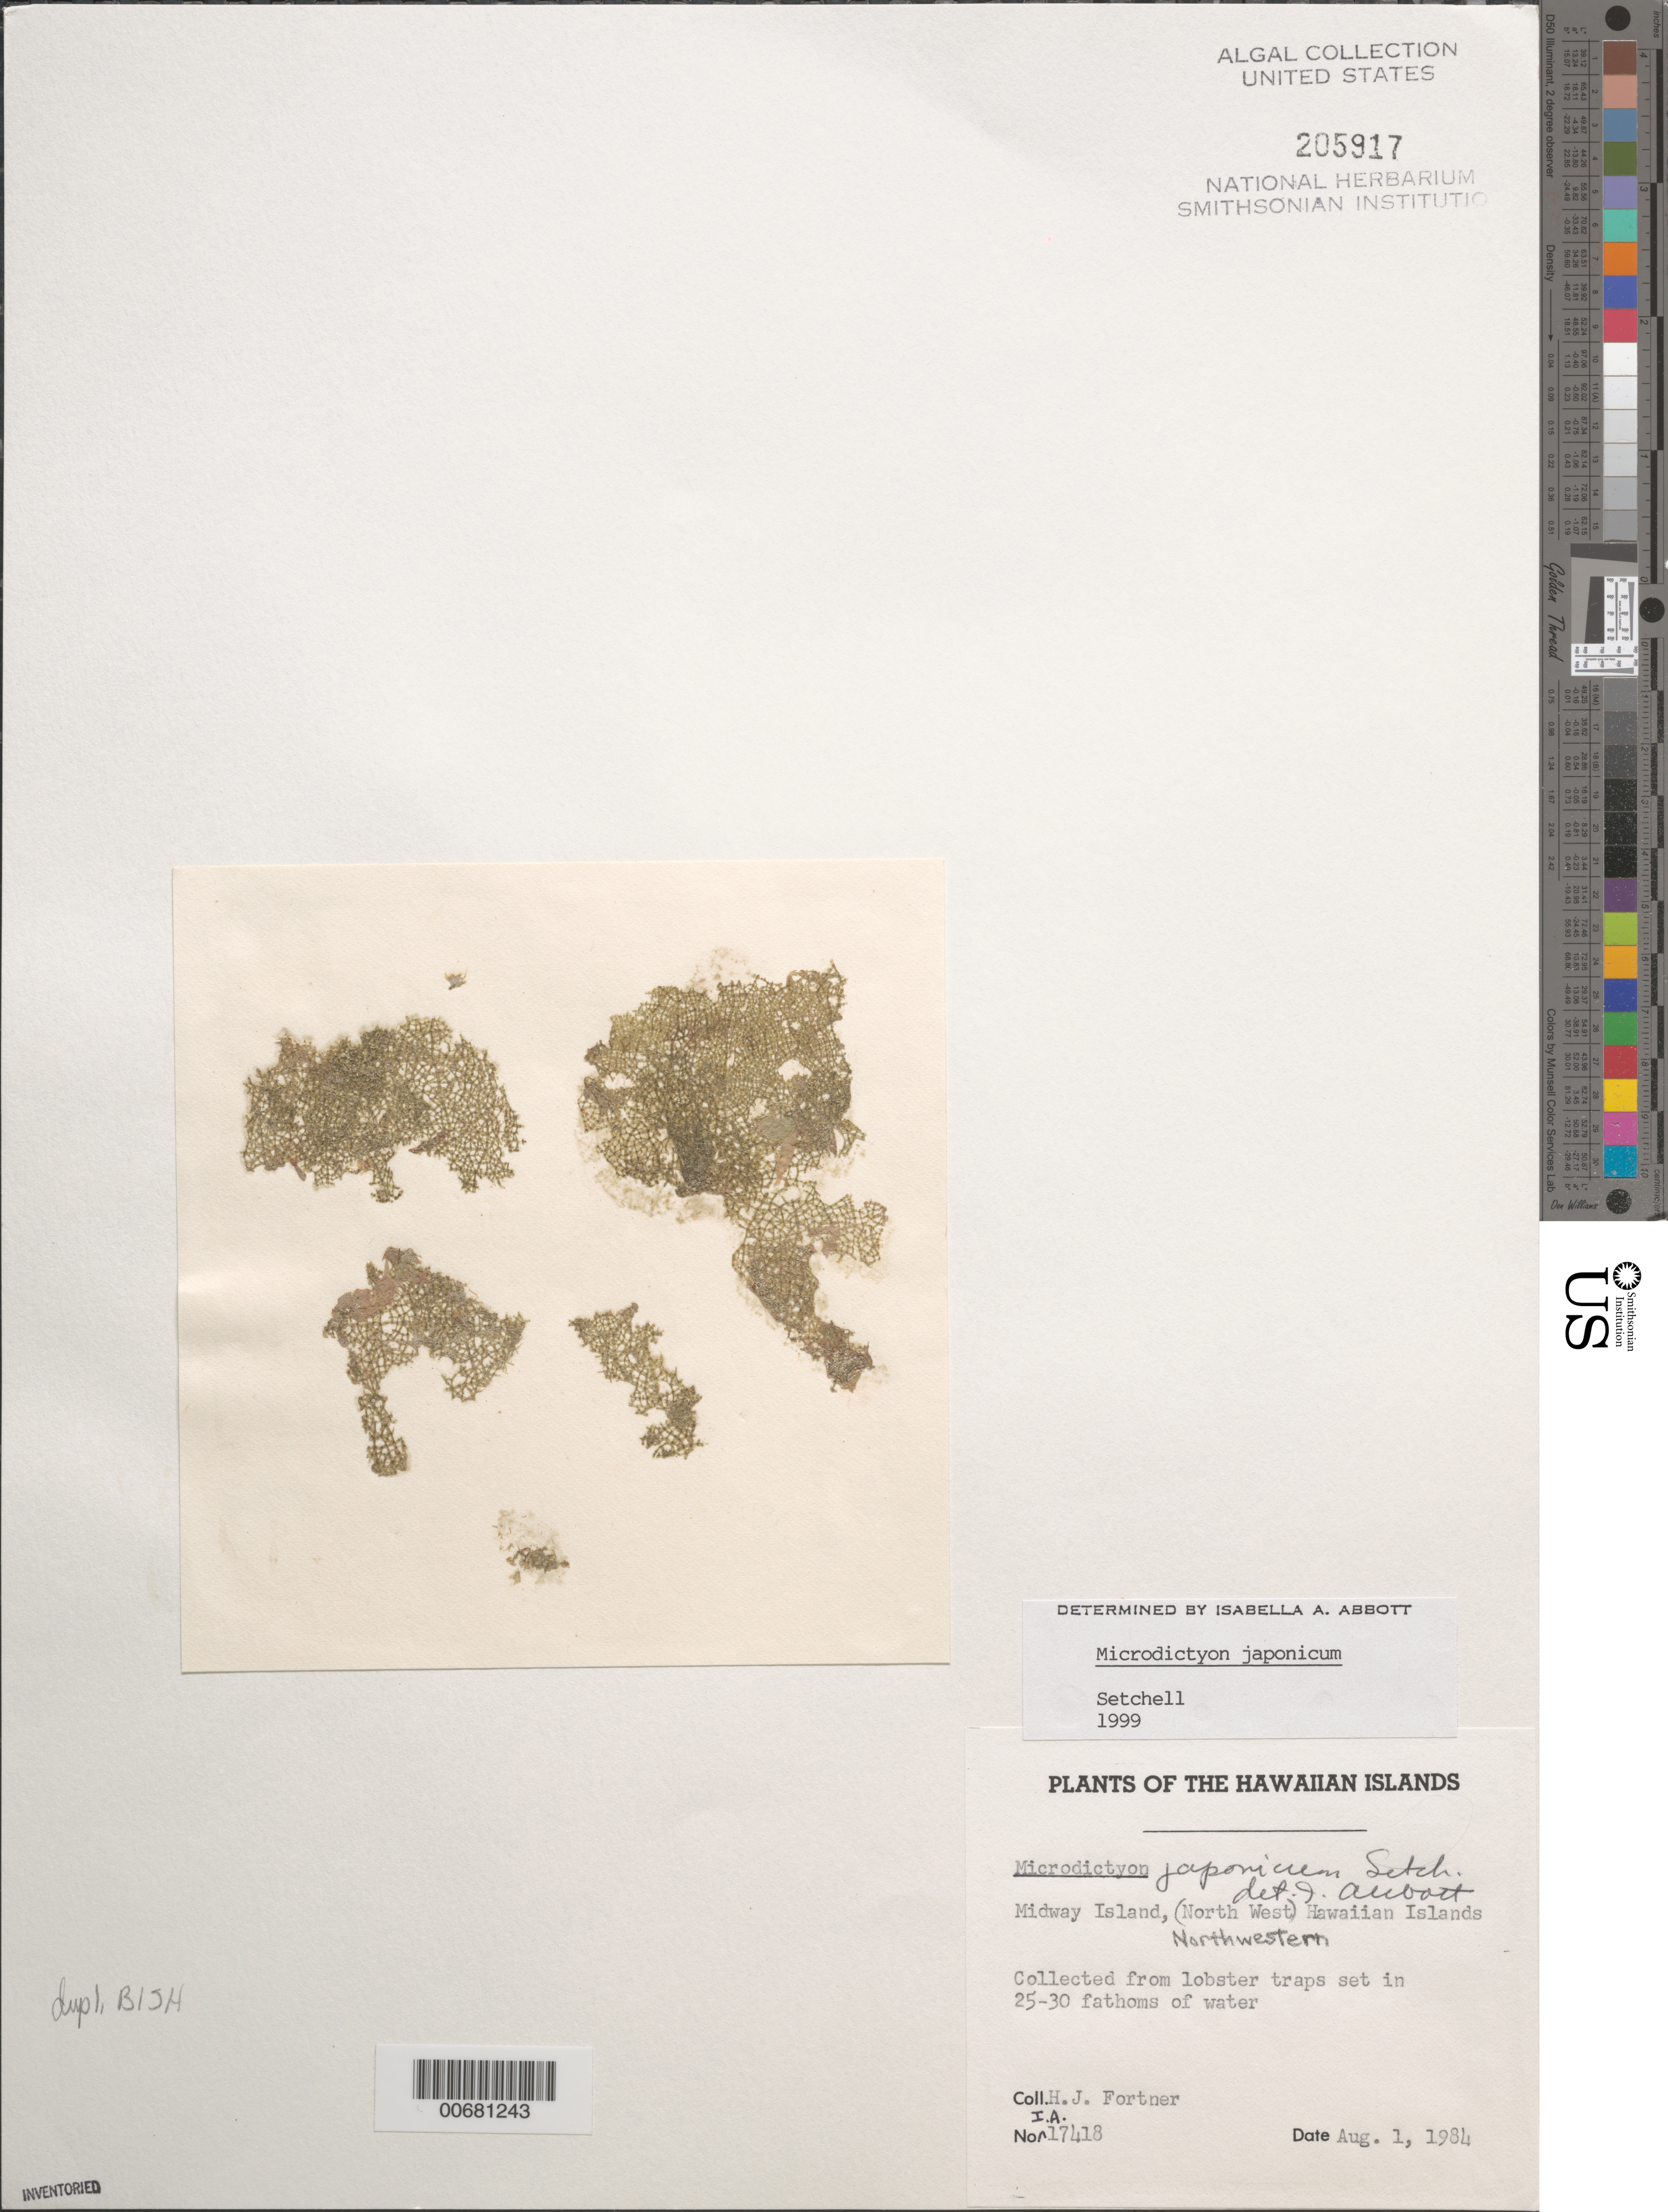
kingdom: Plantae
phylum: Chlorophyta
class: Ulvophyceae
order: Cladophorales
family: Anadyomenaceae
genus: Microdictyon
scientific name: Microdictyon japonicum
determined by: Abbott, Isabella A.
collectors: H. Fortner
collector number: IAA 17418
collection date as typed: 01 Aug 1984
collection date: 1984-08-01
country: U.S. Administered Pacific Islands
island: Midway Atoll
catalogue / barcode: US 205917